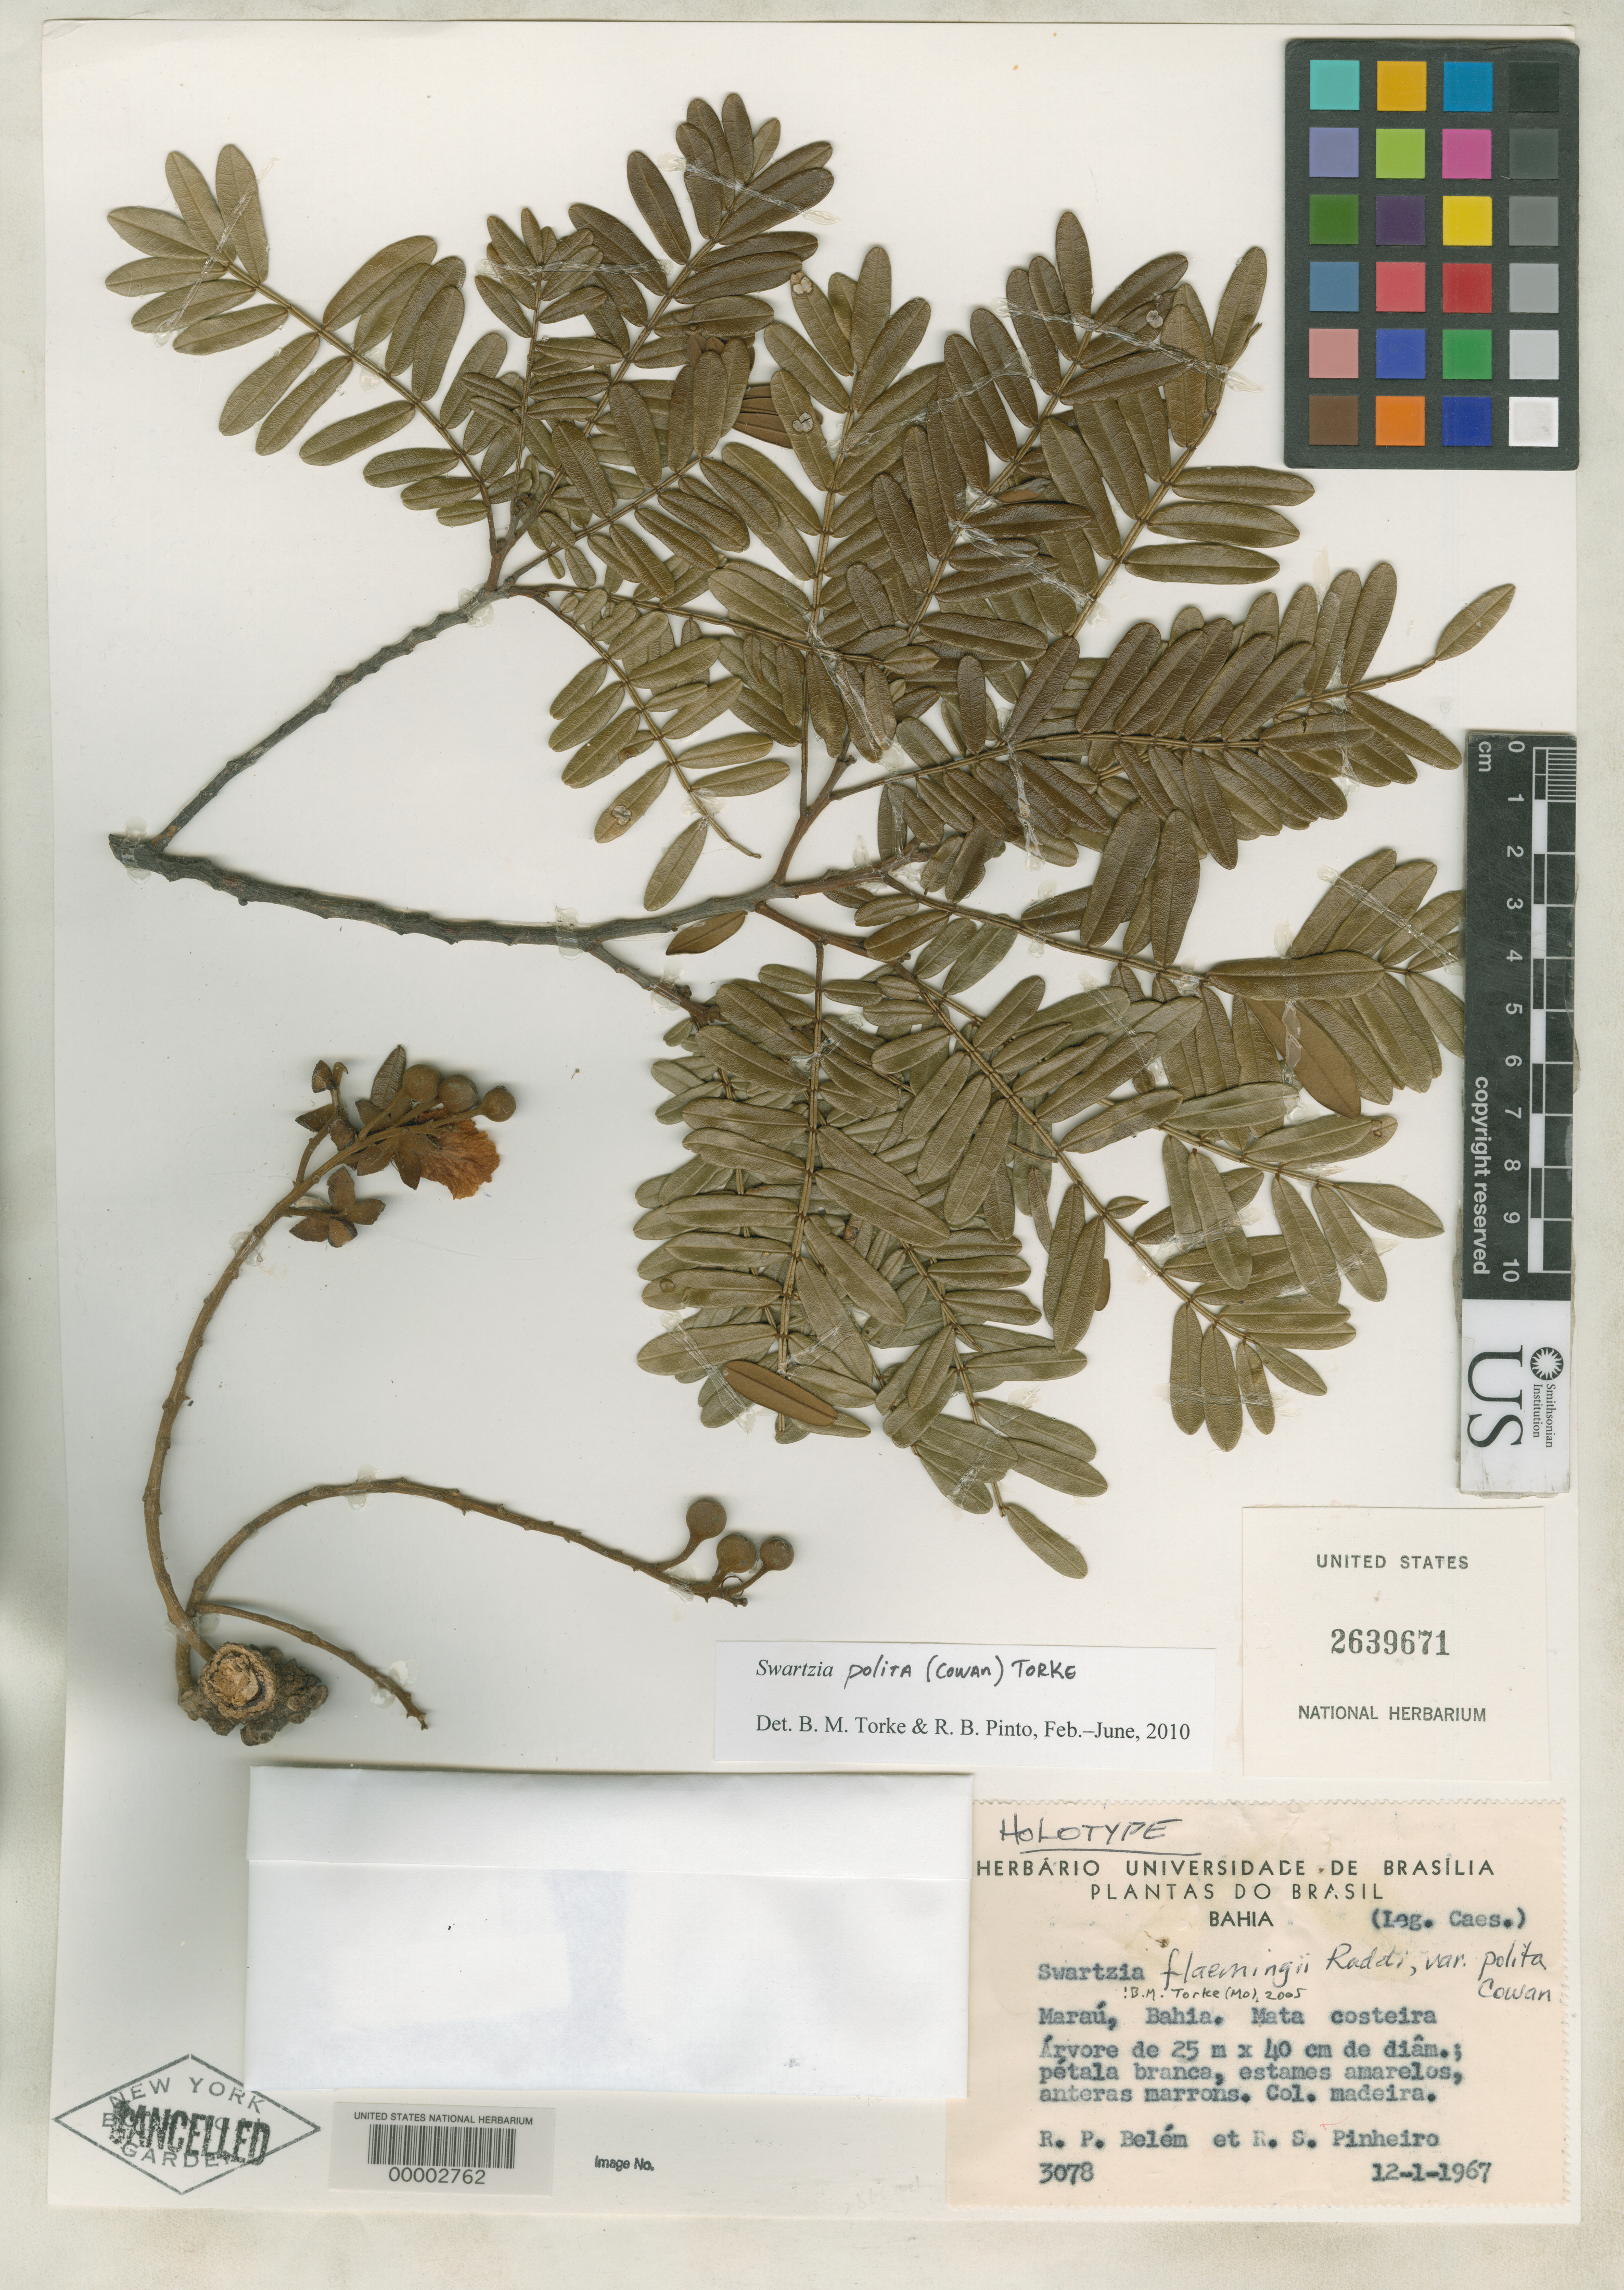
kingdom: Plantae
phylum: Tracheophyta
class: Magnoliopsida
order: Fabales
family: Fabaceae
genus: Swartzia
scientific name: Swartzia flaemingii var. polita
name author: R.S. Cowan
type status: Holotype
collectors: R. P. Belém & R. S. Pinheiro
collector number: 3078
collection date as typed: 12 Jan 1967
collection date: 1967-01-12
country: Brazil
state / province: Bahia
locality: Marau.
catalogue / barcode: US 2639671